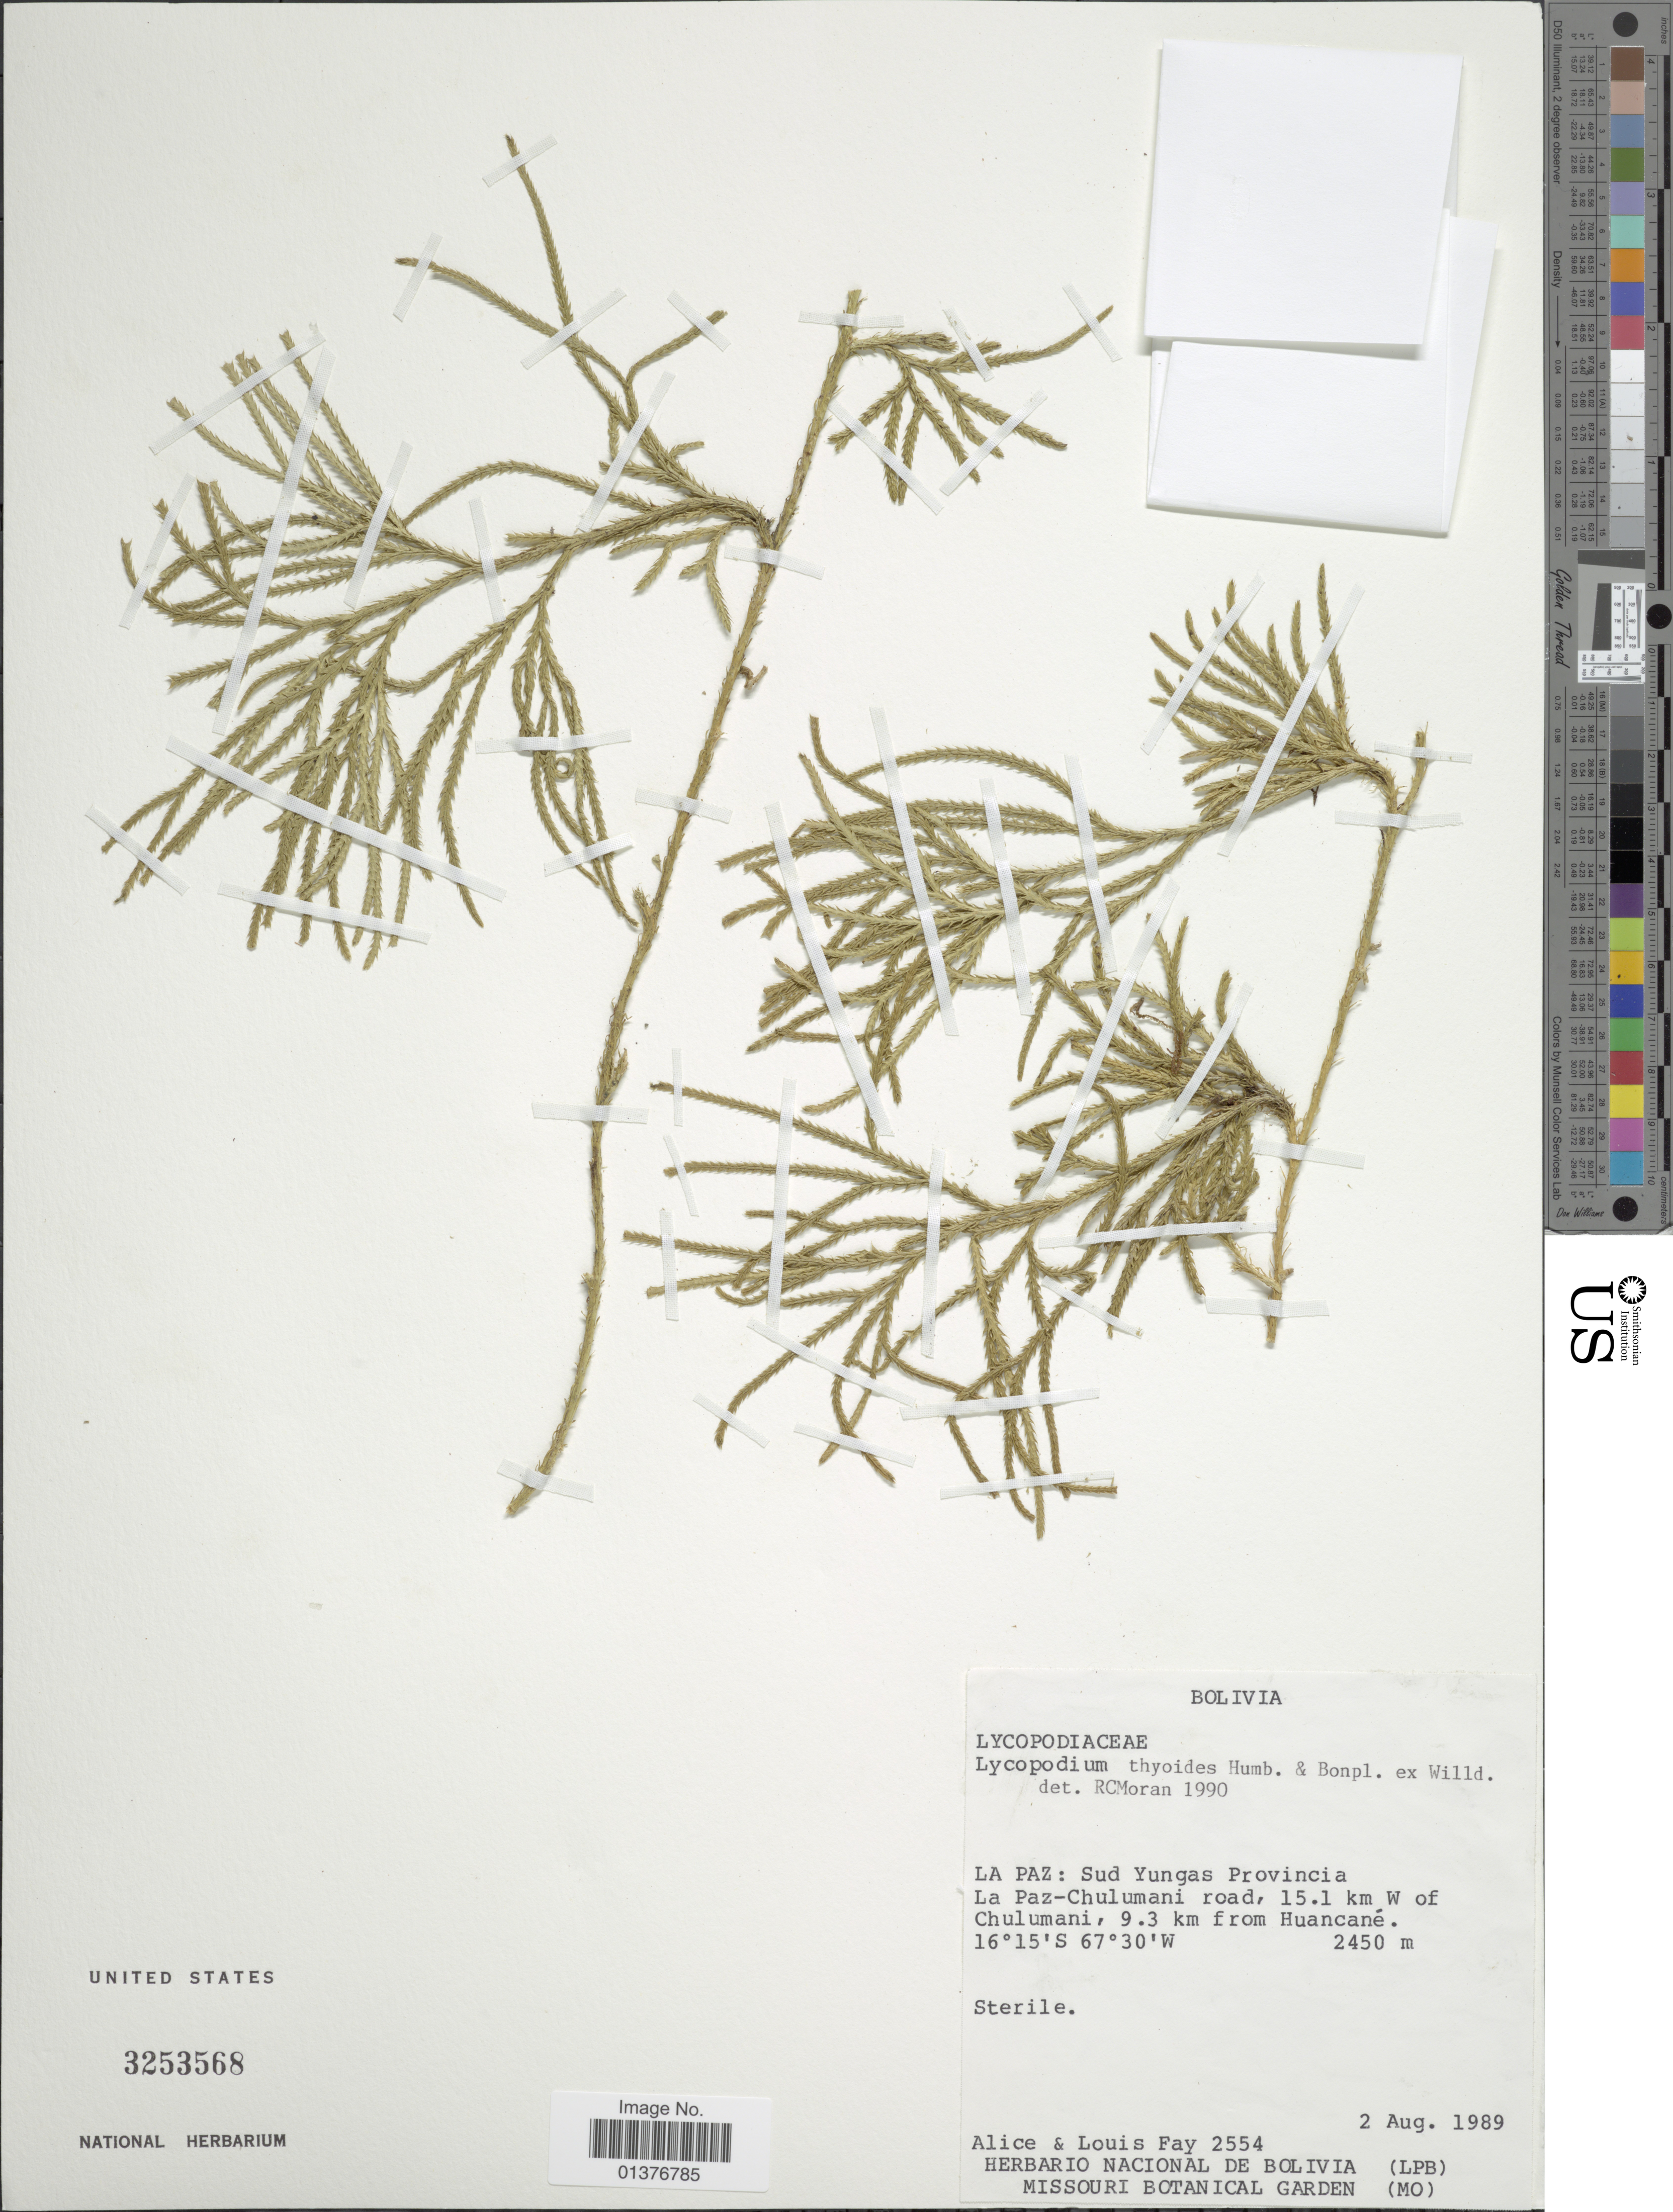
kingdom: Plantae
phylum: Tracheophyta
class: Lycopodiopsida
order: Lycopodiales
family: Lycopodiaceae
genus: Diphasiastrum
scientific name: Diphasiastrum thyoides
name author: (Humb. & Bonpl. ex Willd.) Holub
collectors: A. Fay & L. Fay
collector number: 2554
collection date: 1989-08-02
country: Bolivia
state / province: La Paz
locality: Sud Yungas Provincia La Paz-Chulumani road, 15.1 km W of Chulumani, 9.3 km from Huacané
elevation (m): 2450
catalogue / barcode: US 3253568